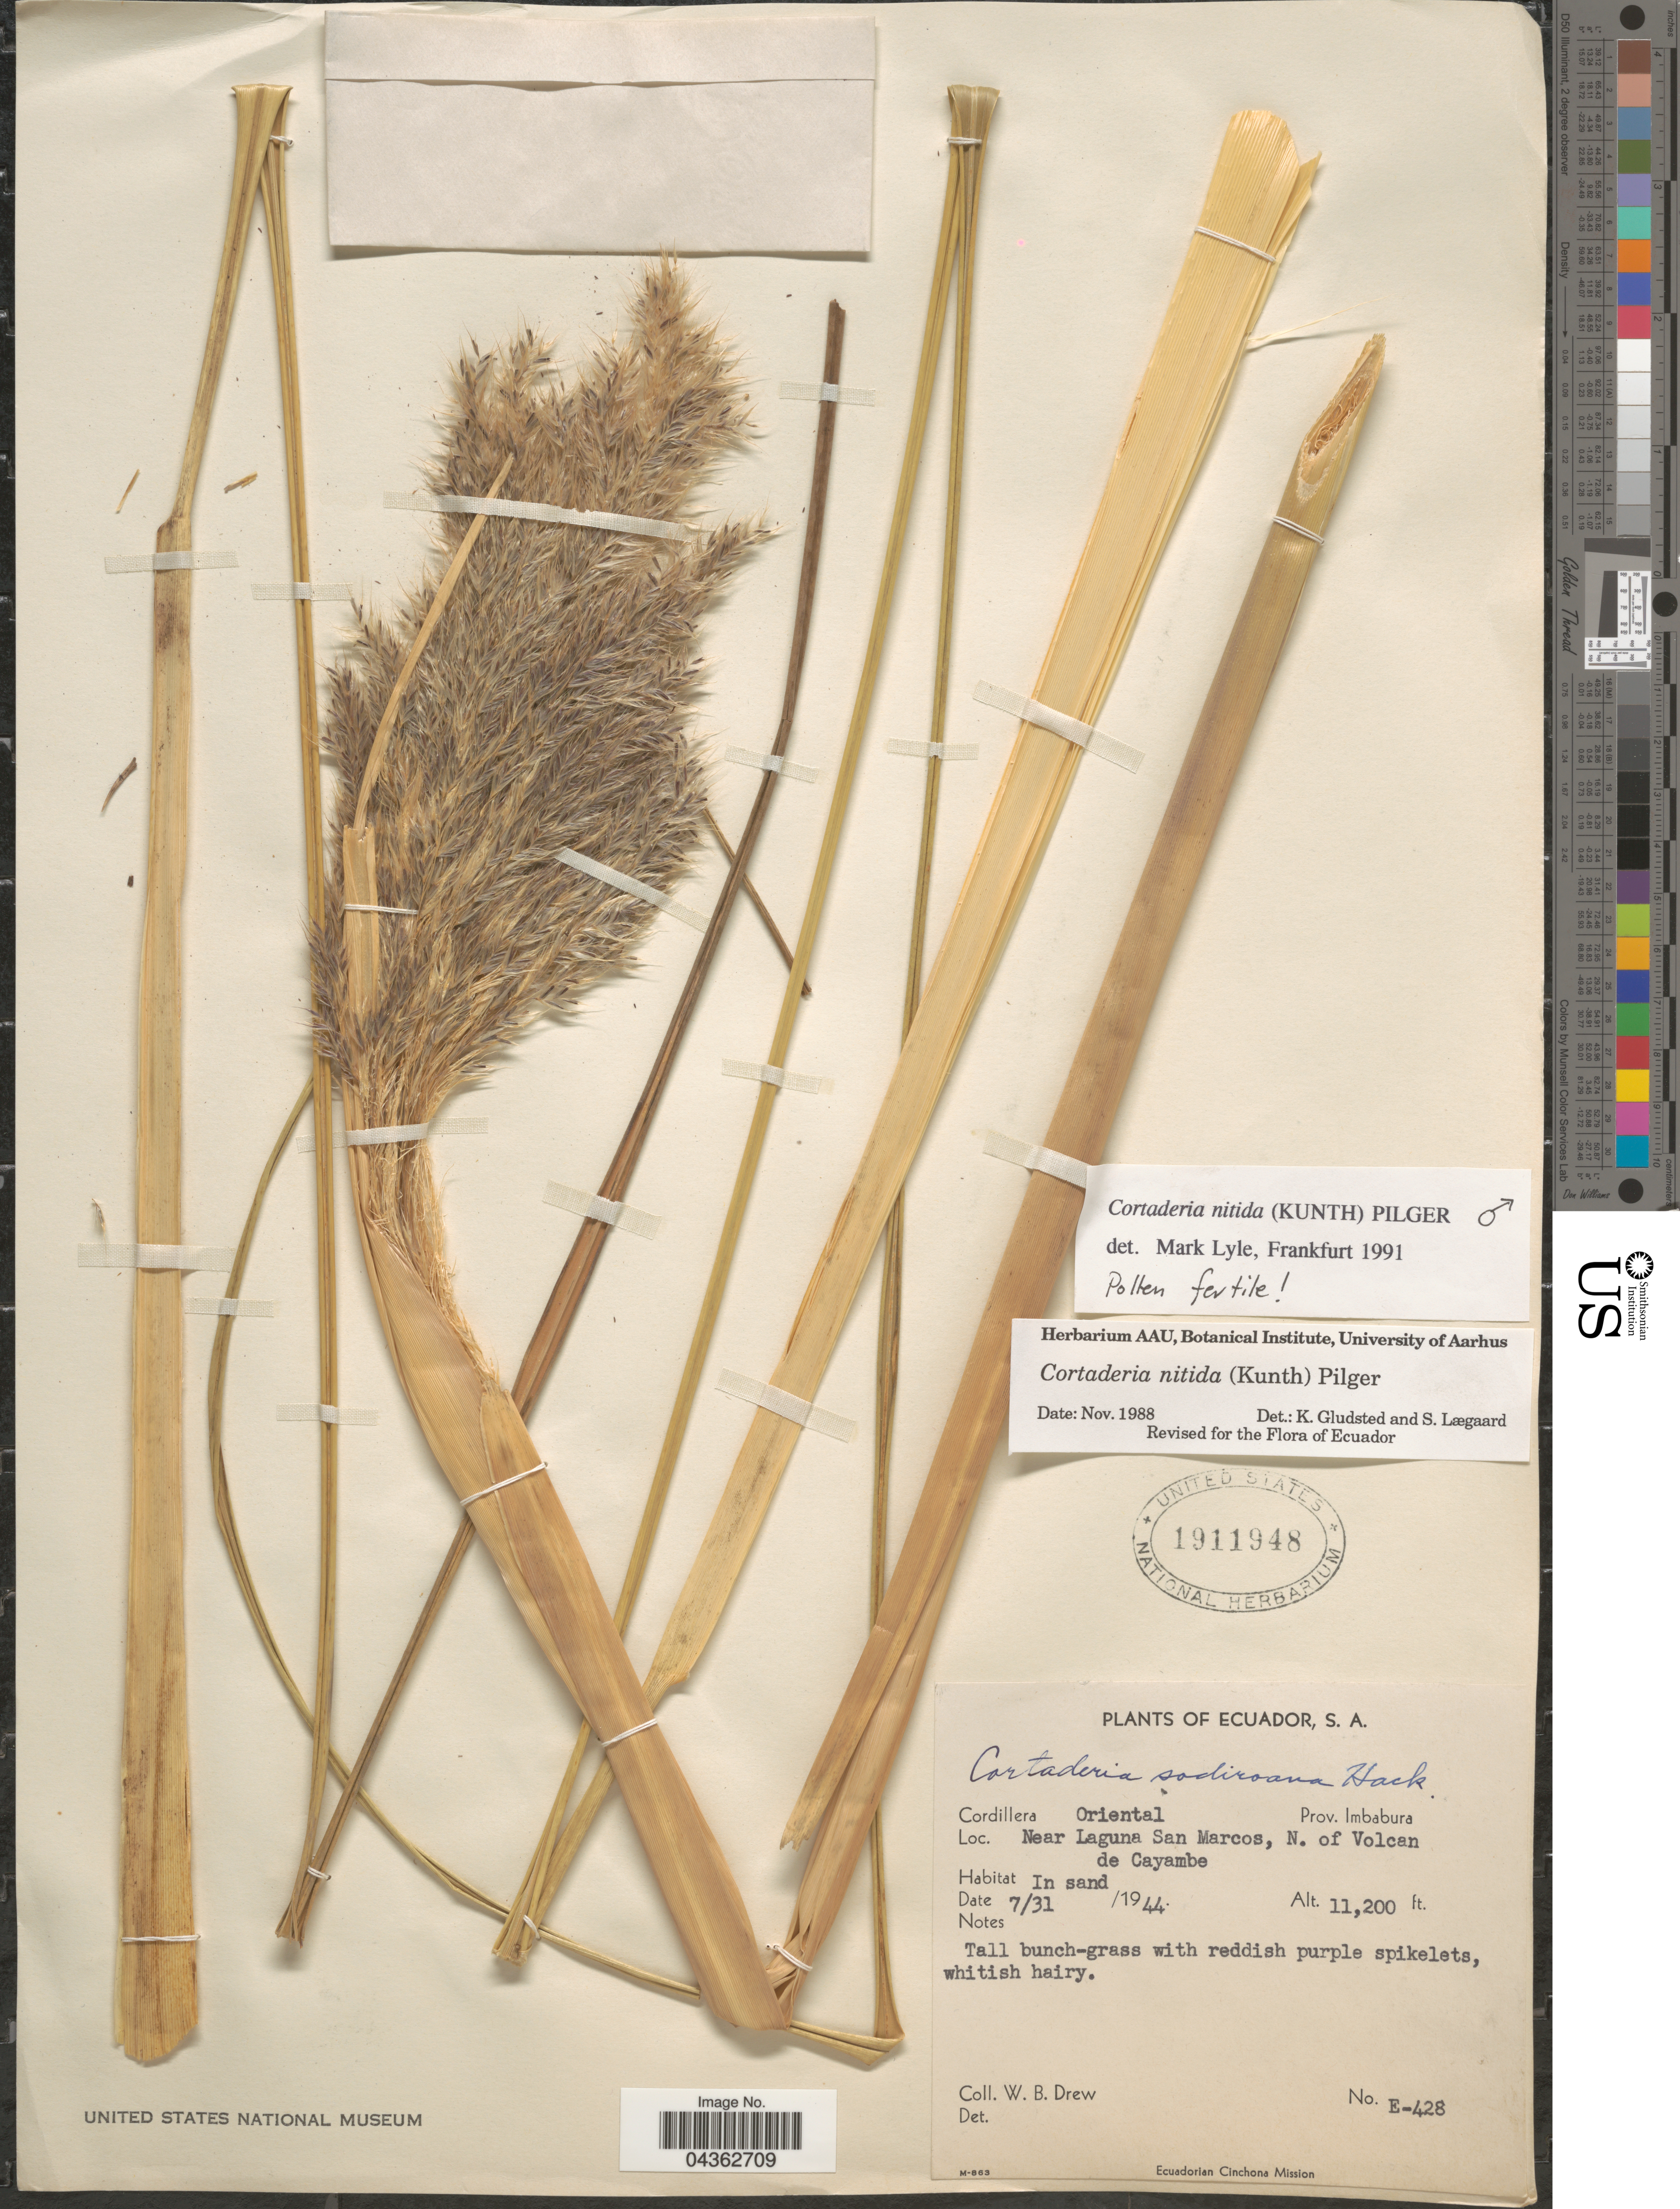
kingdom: Plantae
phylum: Tracheophyta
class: Liliopsida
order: Poales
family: Poaceae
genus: Cortaderia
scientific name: Cortaderia nitida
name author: (Kunth) Pilg.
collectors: W. B. Drew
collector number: E-428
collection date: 1944-07-31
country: Ecuador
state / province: Imbabura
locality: Cordillera Oriental. Near Laguna San Marcos, N. of Volcan de Cayambe. Ecuadorian Cinchona Mission.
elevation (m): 3414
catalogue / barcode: US 1911948